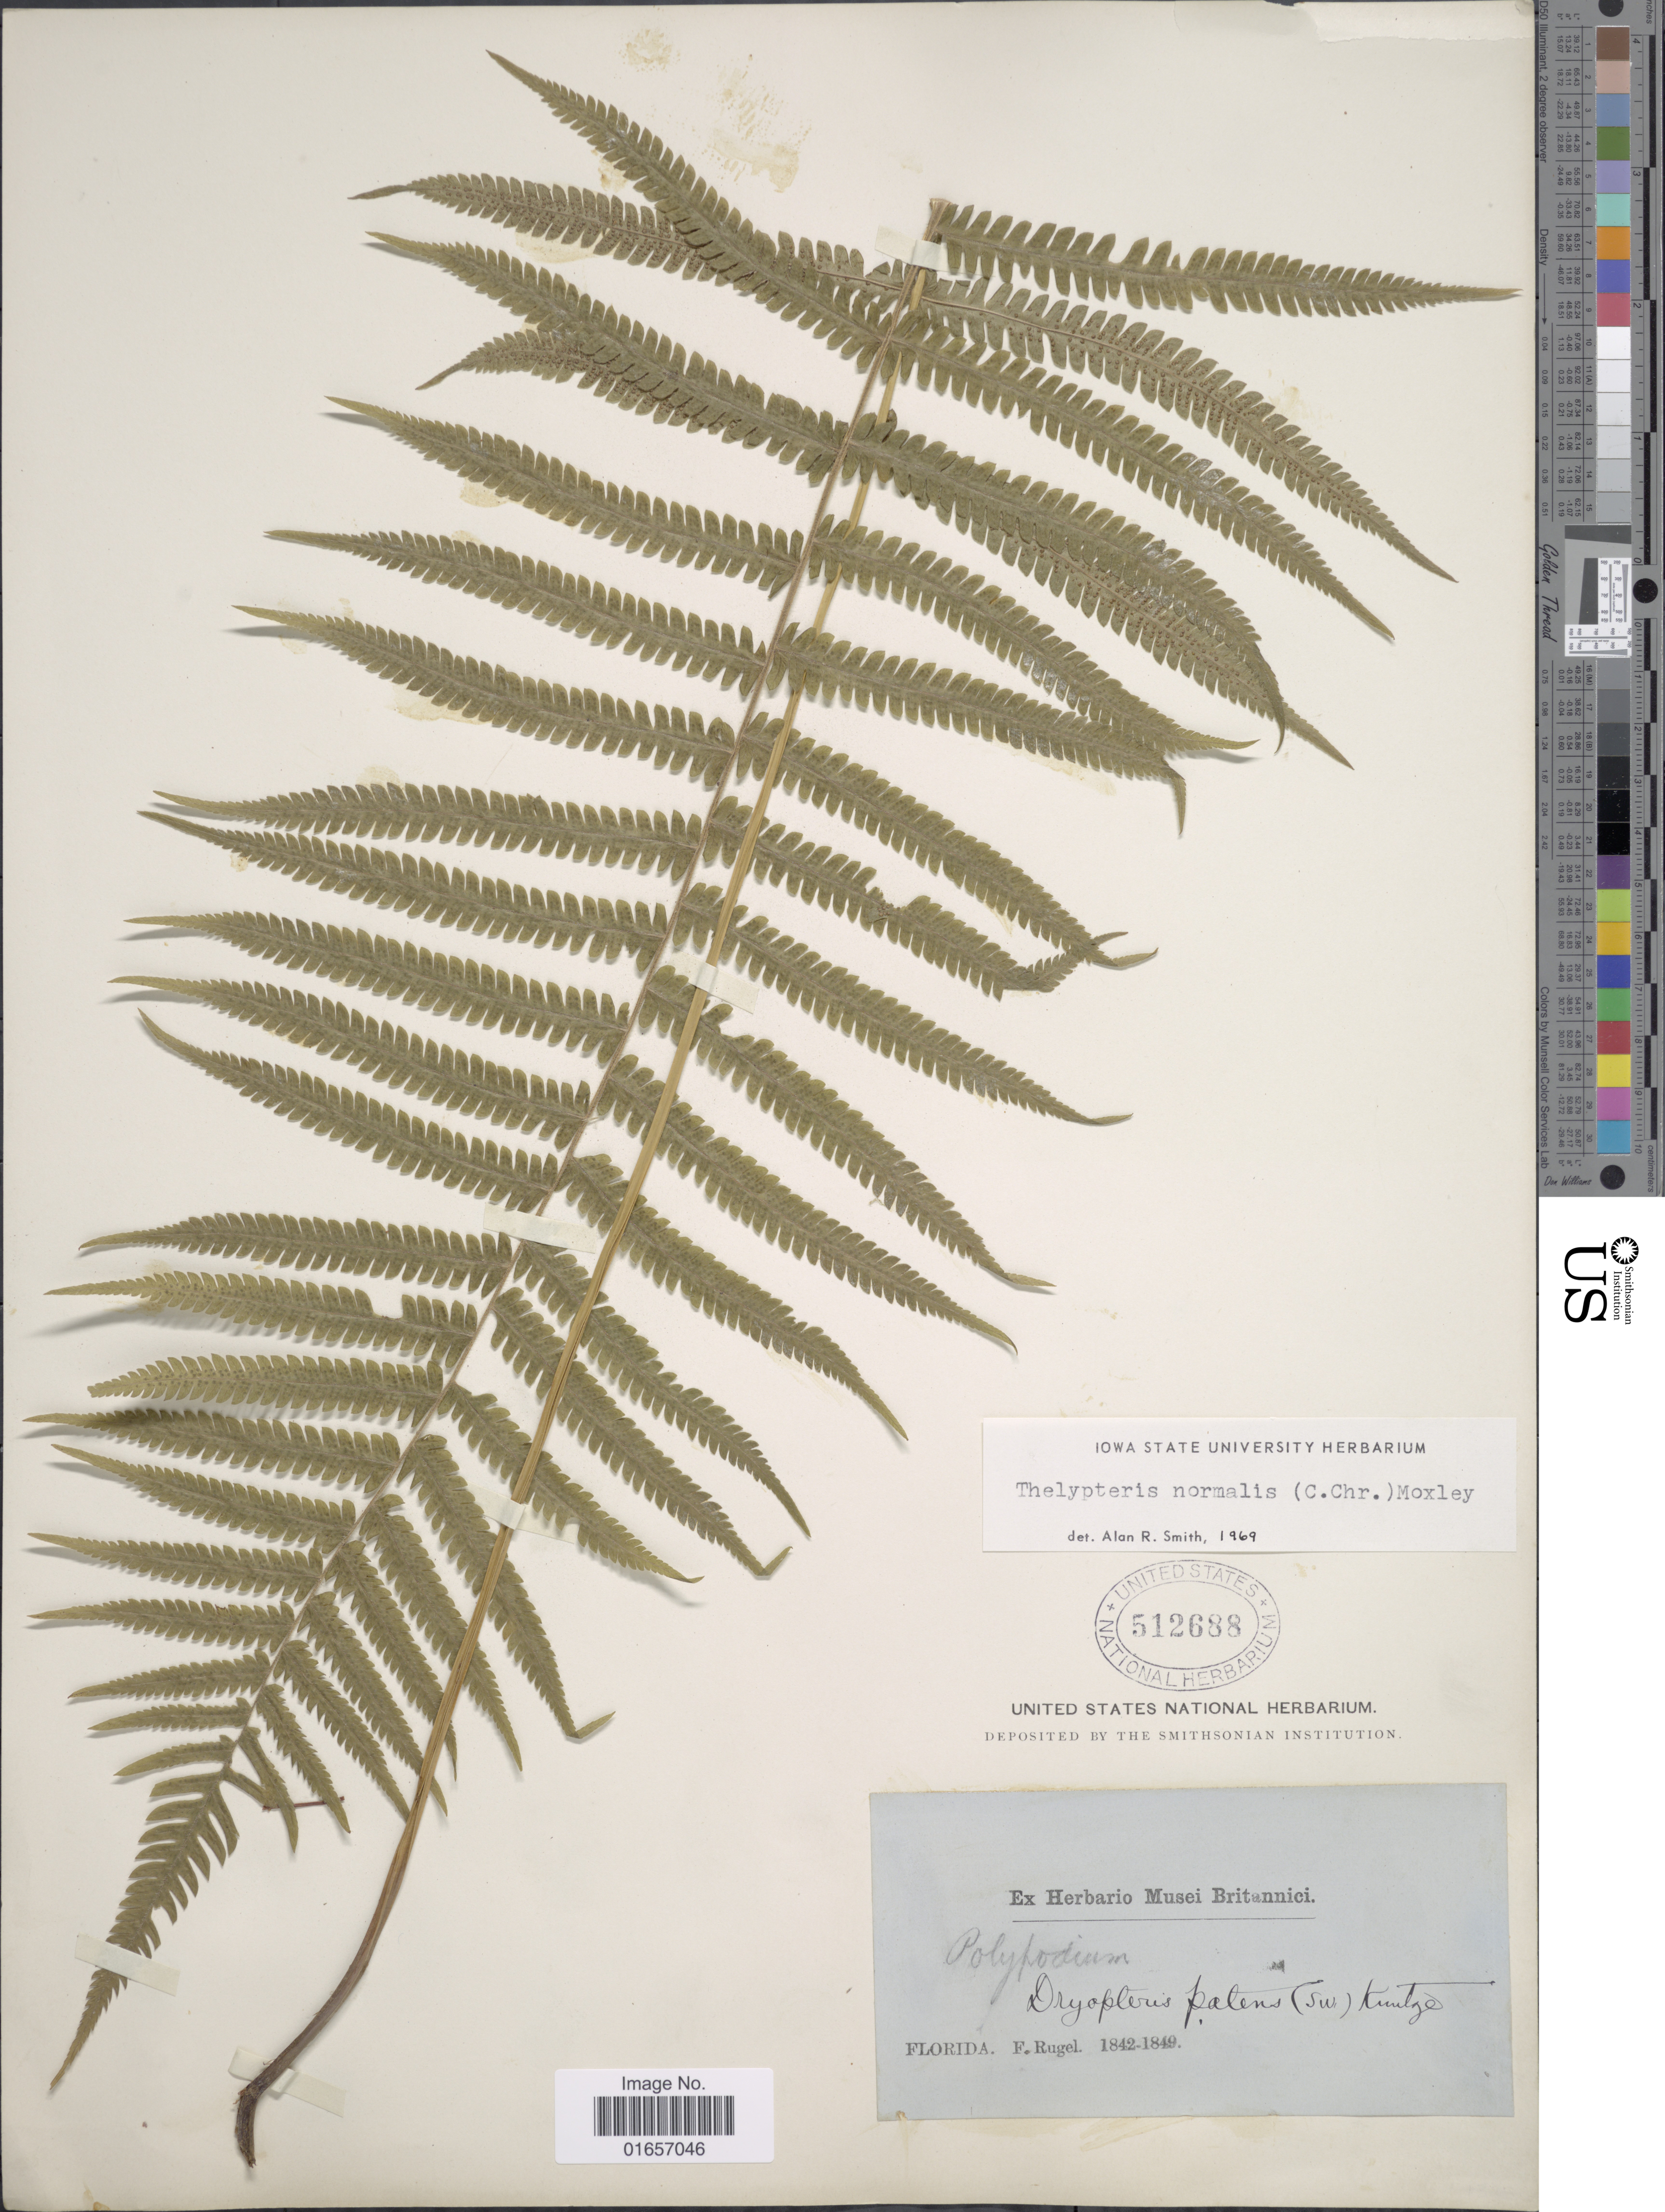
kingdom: Plantae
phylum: Tracheophyta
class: Polypodiopsida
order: Polypodiales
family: Thelypteridaceae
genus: Christella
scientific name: Christella kunthii comb. ined.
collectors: F. Rugel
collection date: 1842/1849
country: United States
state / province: Florida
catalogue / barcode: US 512688